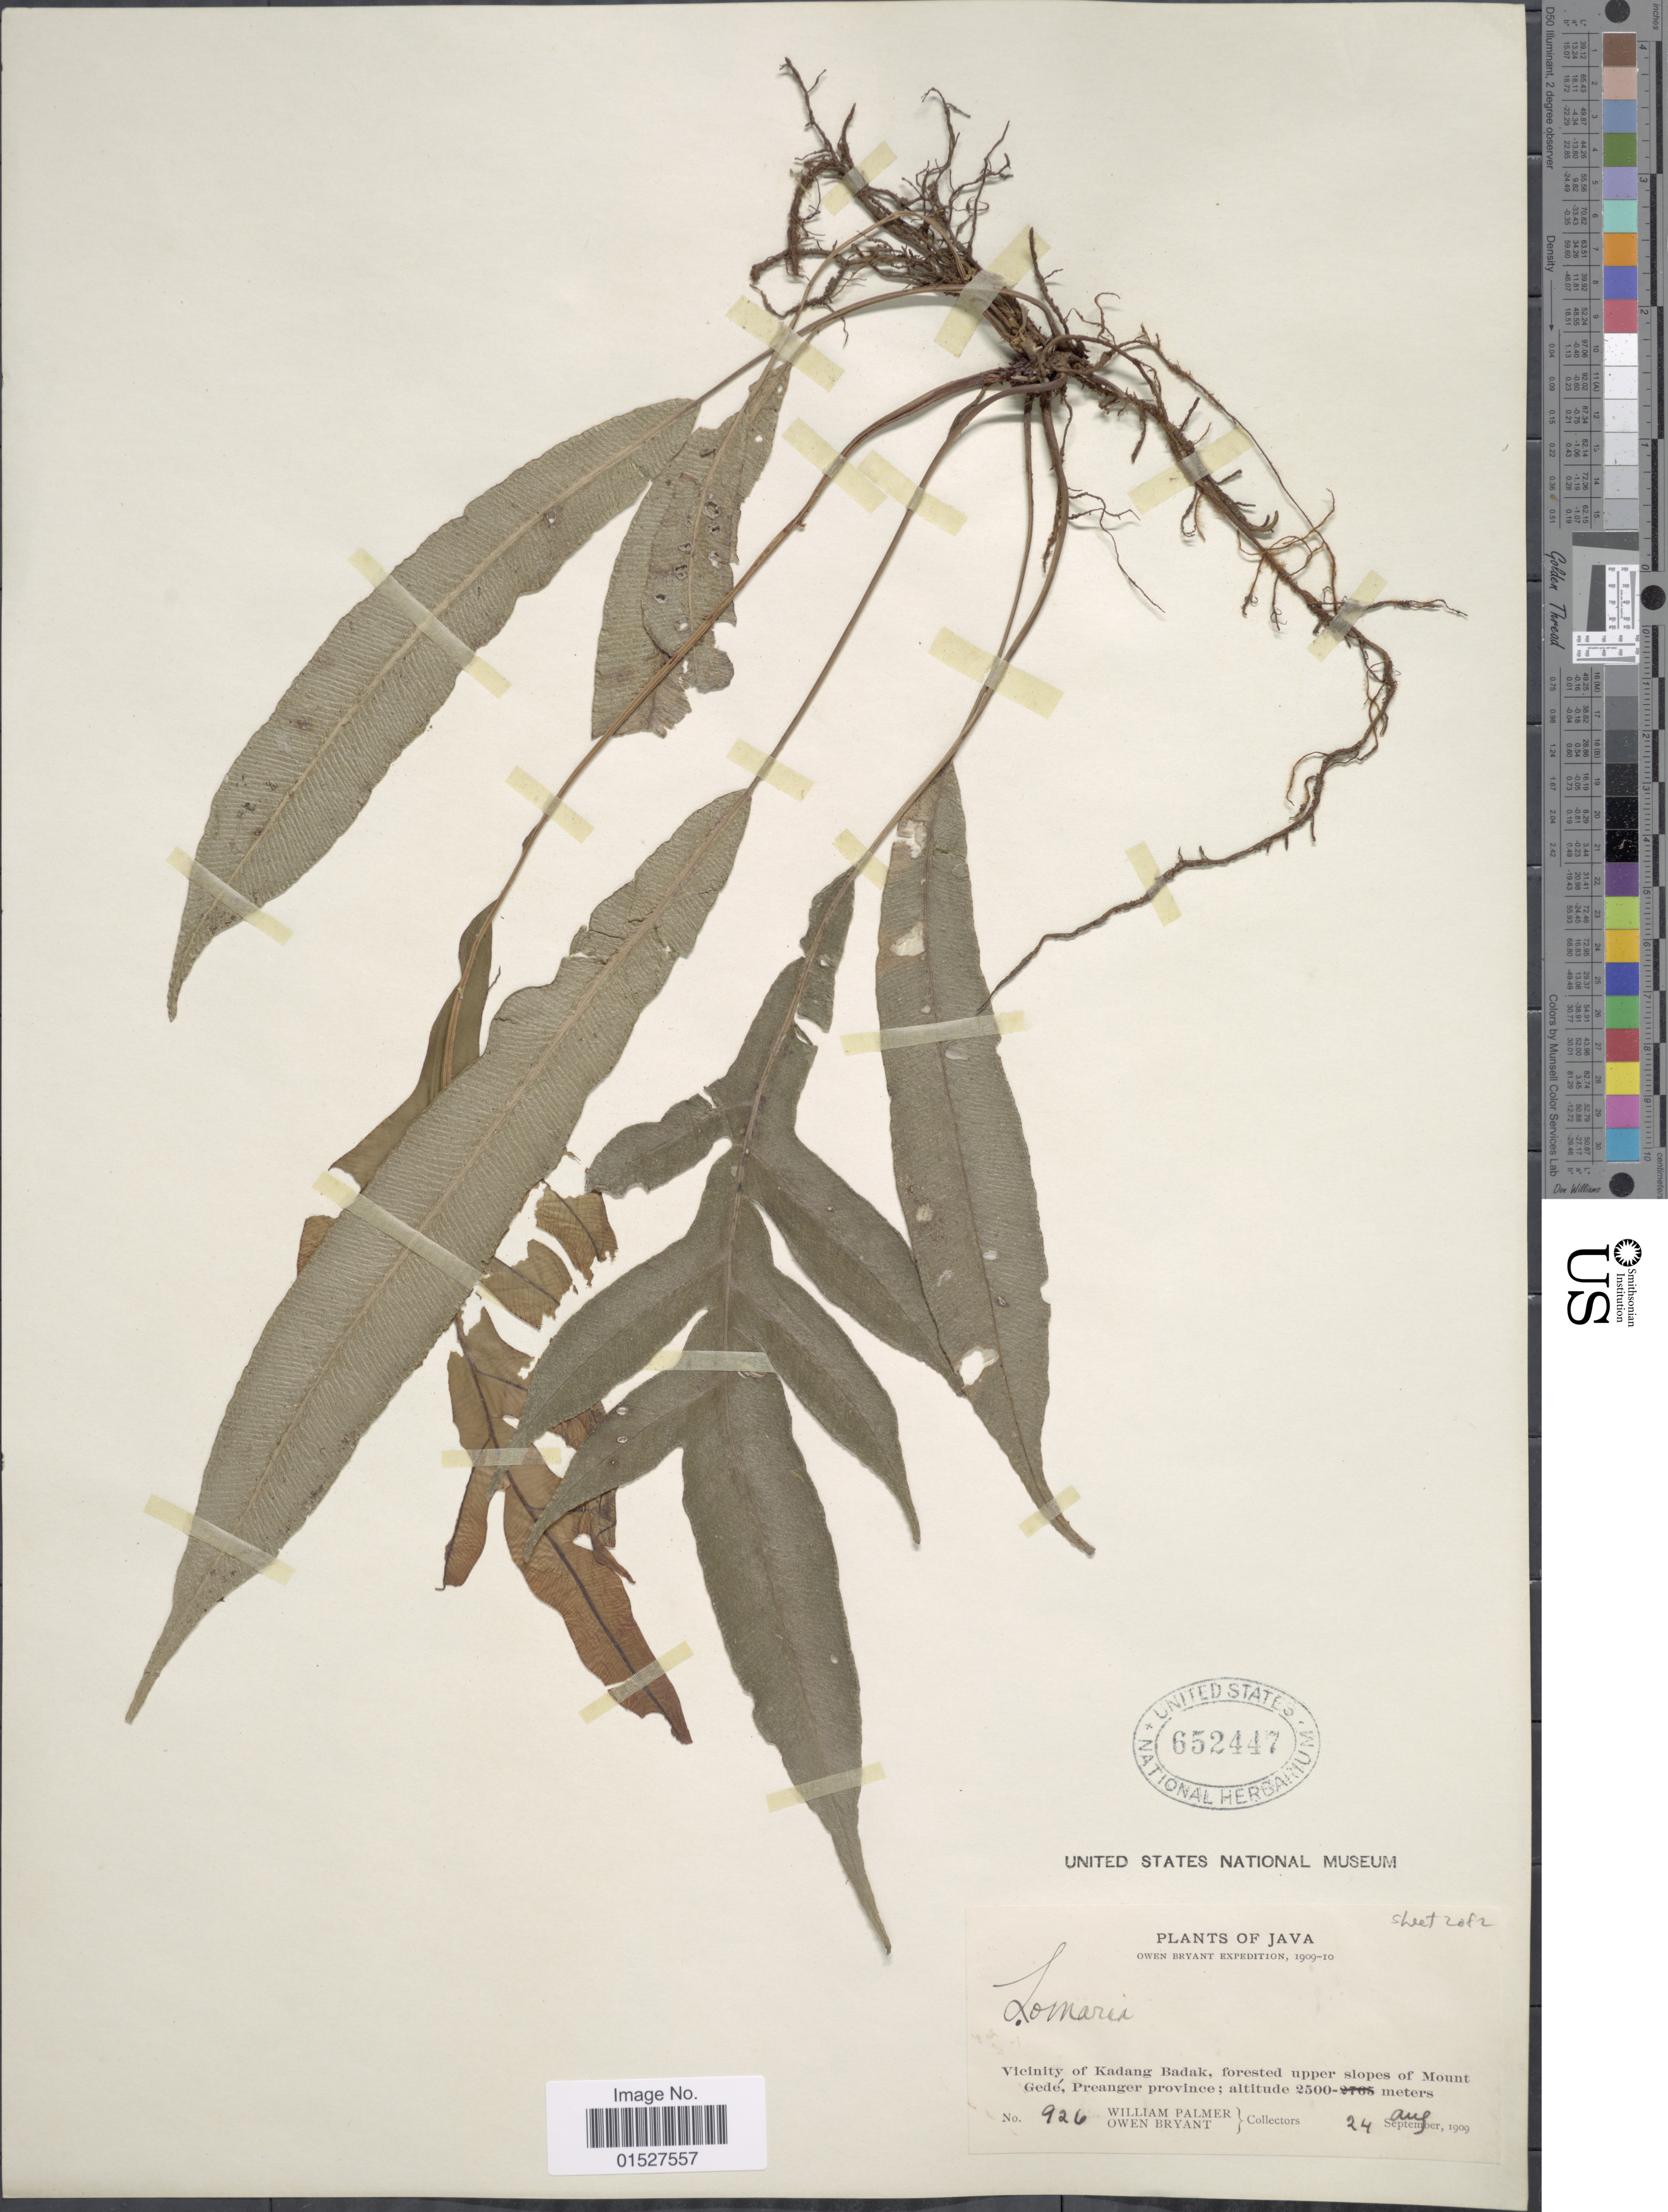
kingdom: Plantae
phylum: Tracheophyta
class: Polypodiopsida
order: Polypodiales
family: Blechnaceae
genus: Blechnum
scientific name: Blechnum melanocaulon subsp. melanocaulon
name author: (Brack.) T.C. Chambers & P. A. Farrant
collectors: W. Palmer & O. Bryant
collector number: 926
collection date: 1909-08-24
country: Indonesia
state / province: Java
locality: Vicinity of Kadang Badak, forested upper slopes of Mount Gede, Preanger province.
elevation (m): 2500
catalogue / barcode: US 652447